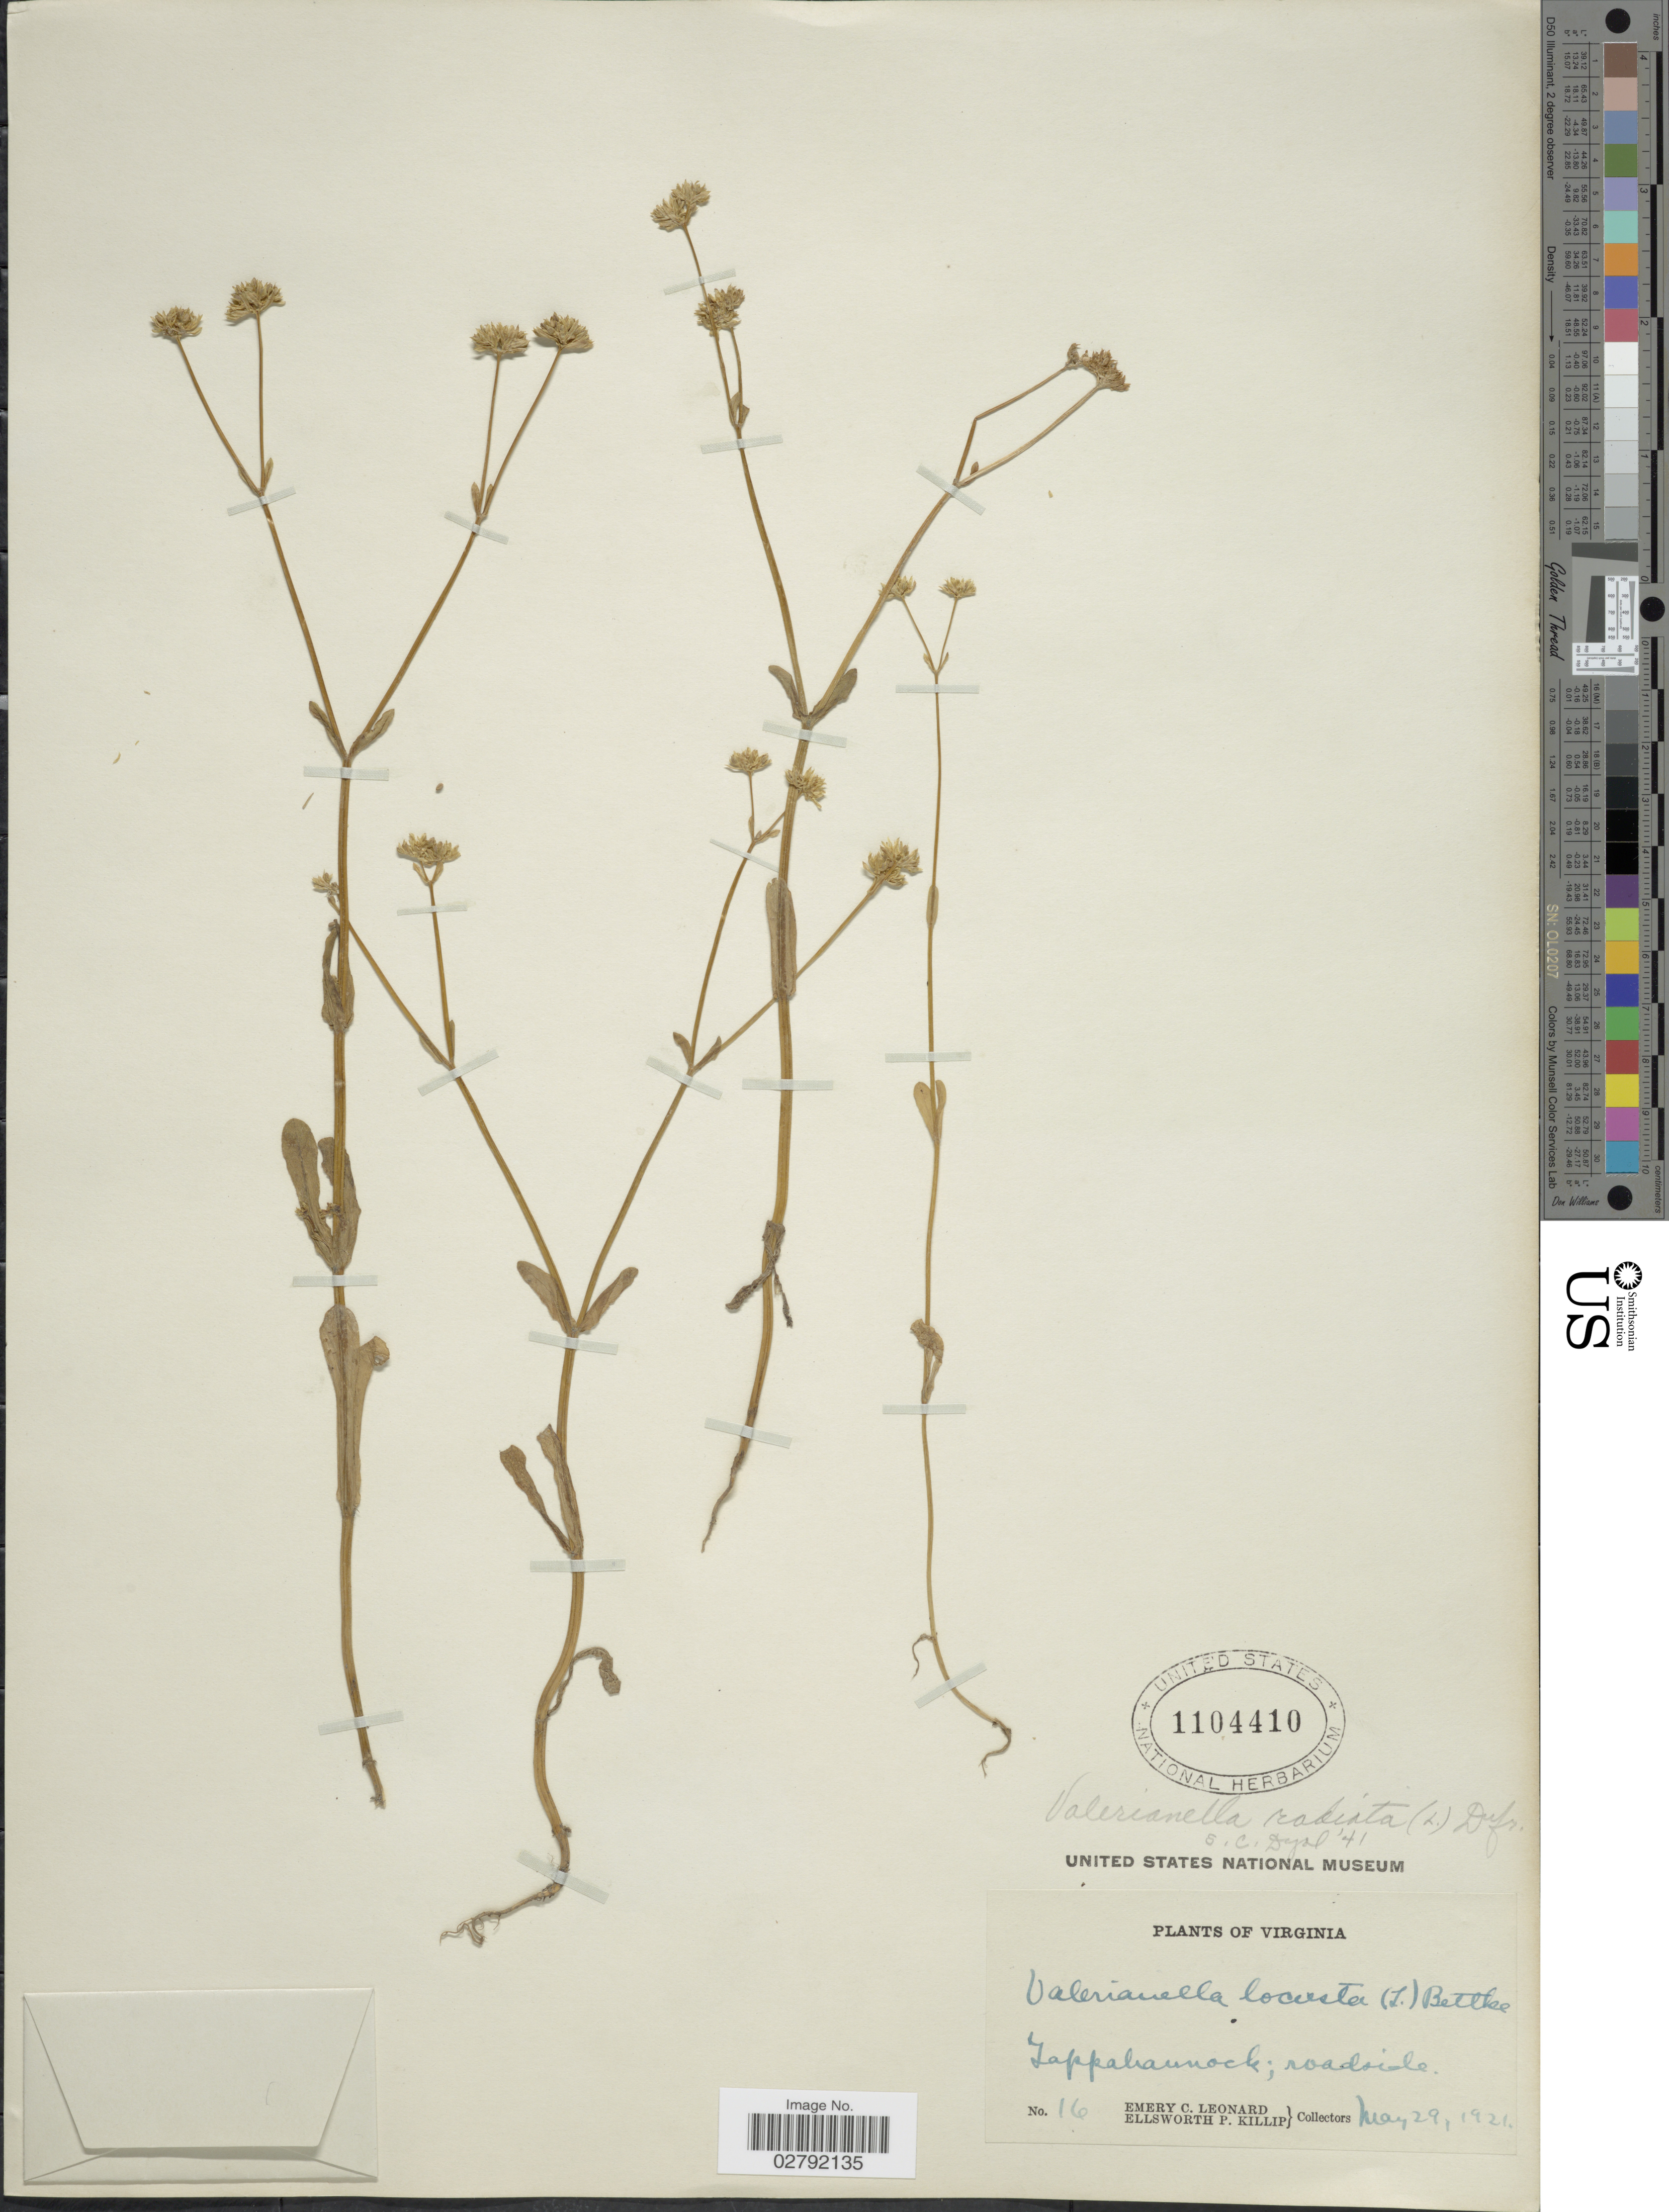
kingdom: Plantae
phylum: Tracheophyta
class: Magnoliopsida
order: Dipsacales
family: Caprifoliaceae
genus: Valerianella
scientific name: Valerianella radiata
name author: (L.) Dufr.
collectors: E. C. Leonard & E. P. Killip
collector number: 16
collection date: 1921-05-29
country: United States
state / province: Virginia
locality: Tappahannock.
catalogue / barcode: US 1104410